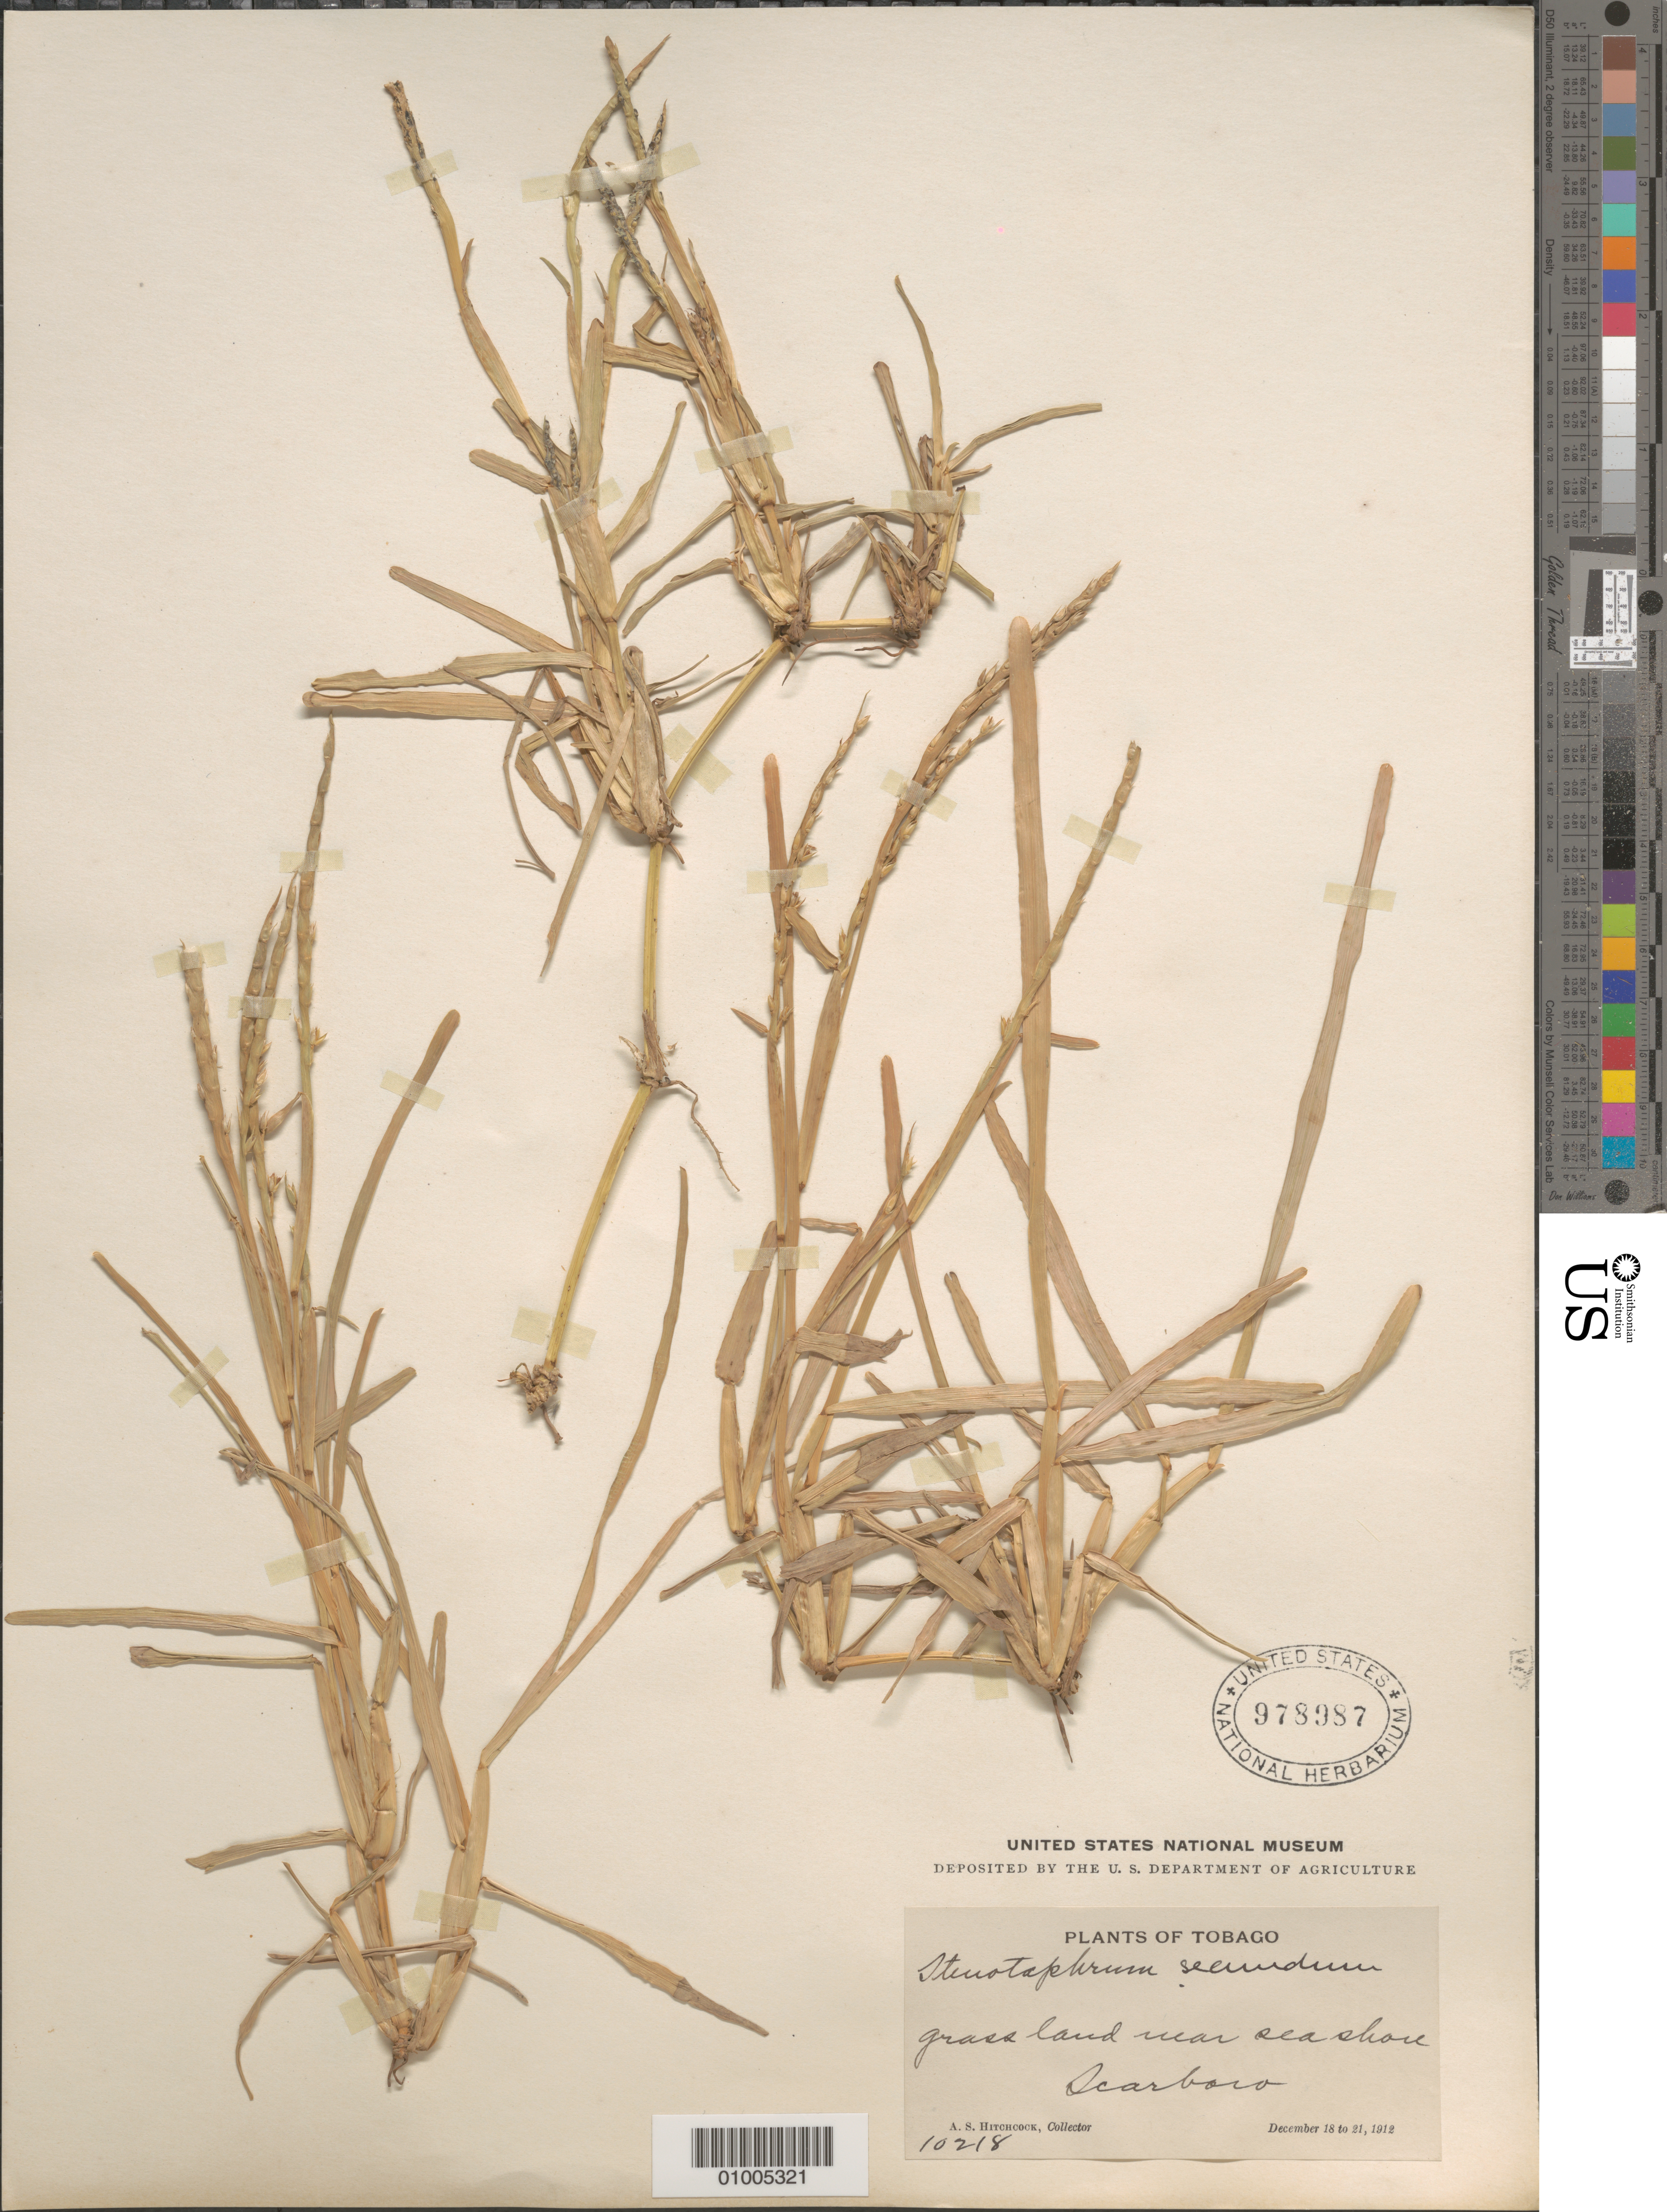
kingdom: Plantae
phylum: Tracheophyta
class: Liliopsida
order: Poales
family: Poaceae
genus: Stenotaphrum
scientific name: Stenotaphrum secundatum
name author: (Walter) Kuntze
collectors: A. S. Hitchcock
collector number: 10218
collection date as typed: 18 Dec 1912 to 21 Dec 1912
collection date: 1912-12-18/1912-12-21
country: Trinidad and Tobago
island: Tobago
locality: Scarboro. Grass land near sea shore.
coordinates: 0 N, 0 E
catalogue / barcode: US 978987